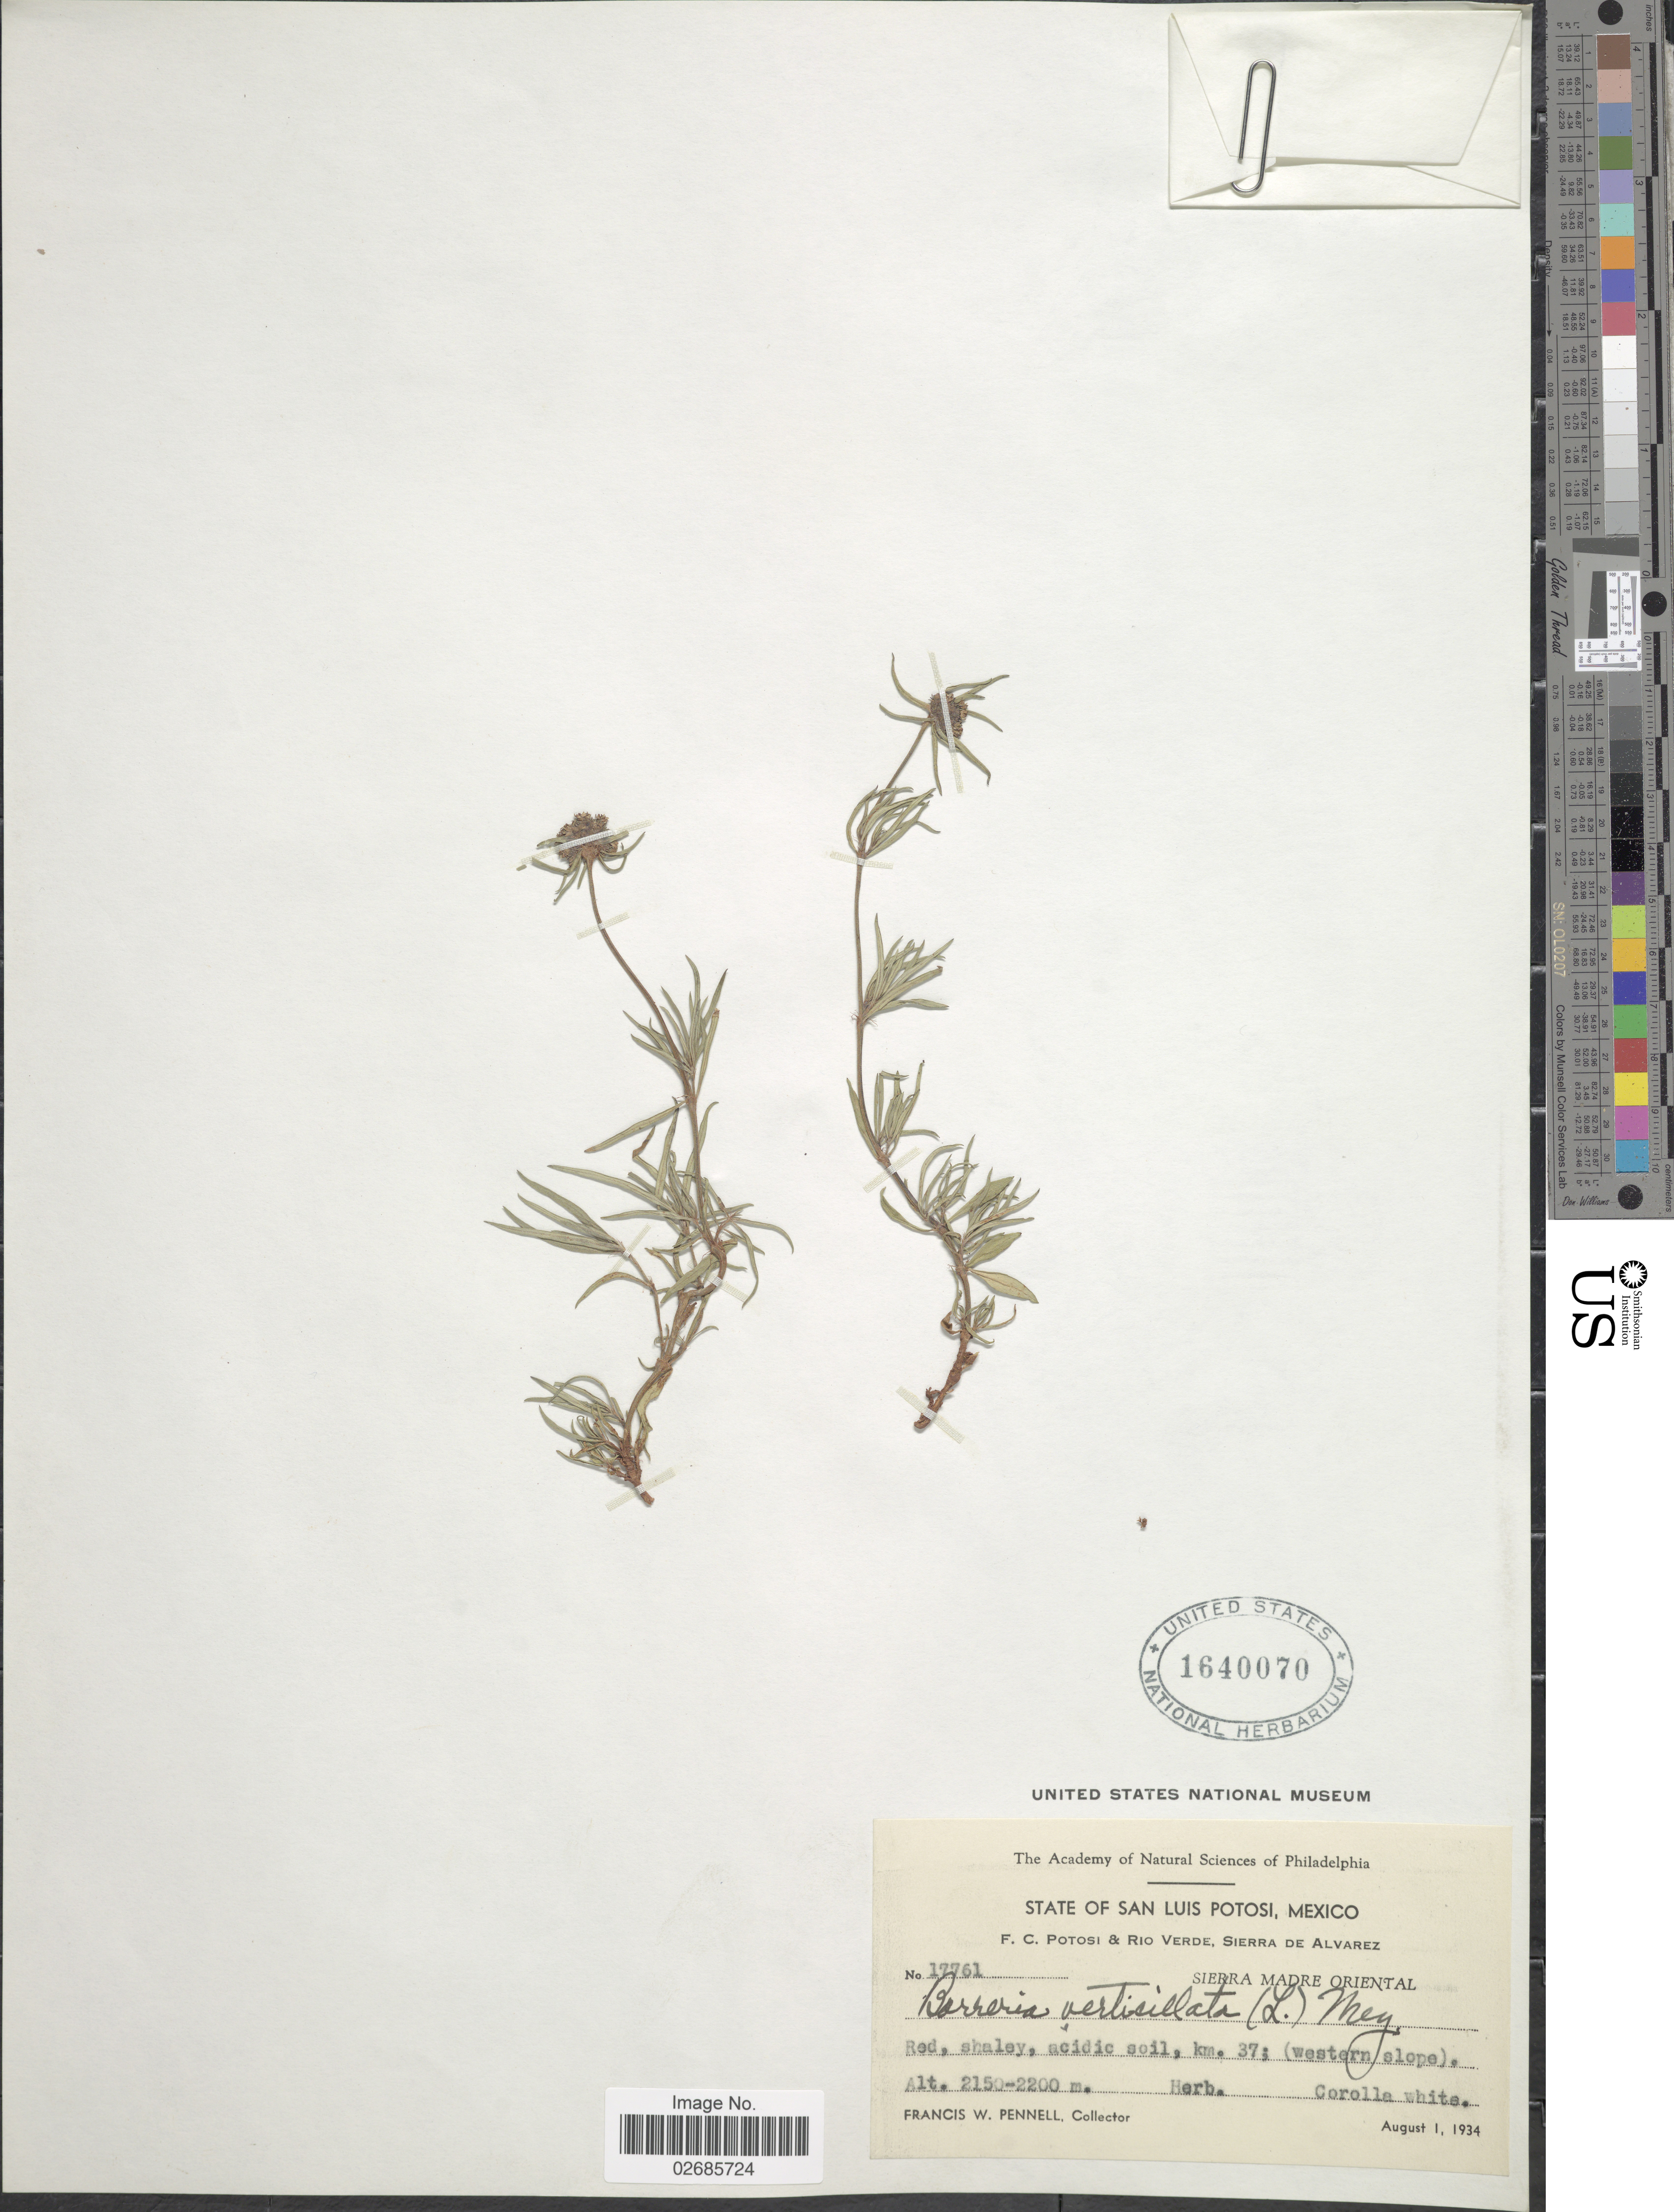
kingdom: Plantae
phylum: Tracheophyta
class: Magnoliopsida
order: Gentianales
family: Rubiaceae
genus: Borreria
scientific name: Borreria verticillata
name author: (L.) G. Mey.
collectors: F. W. Pennell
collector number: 17761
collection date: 1934-08-01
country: Mexico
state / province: San Luis Potosí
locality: F.C. Potosi & Rio Verde, Sierra De Alvarez, Sierra Madre Oriental, km 37; (western slope)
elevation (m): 2150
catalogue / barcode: US 1640070